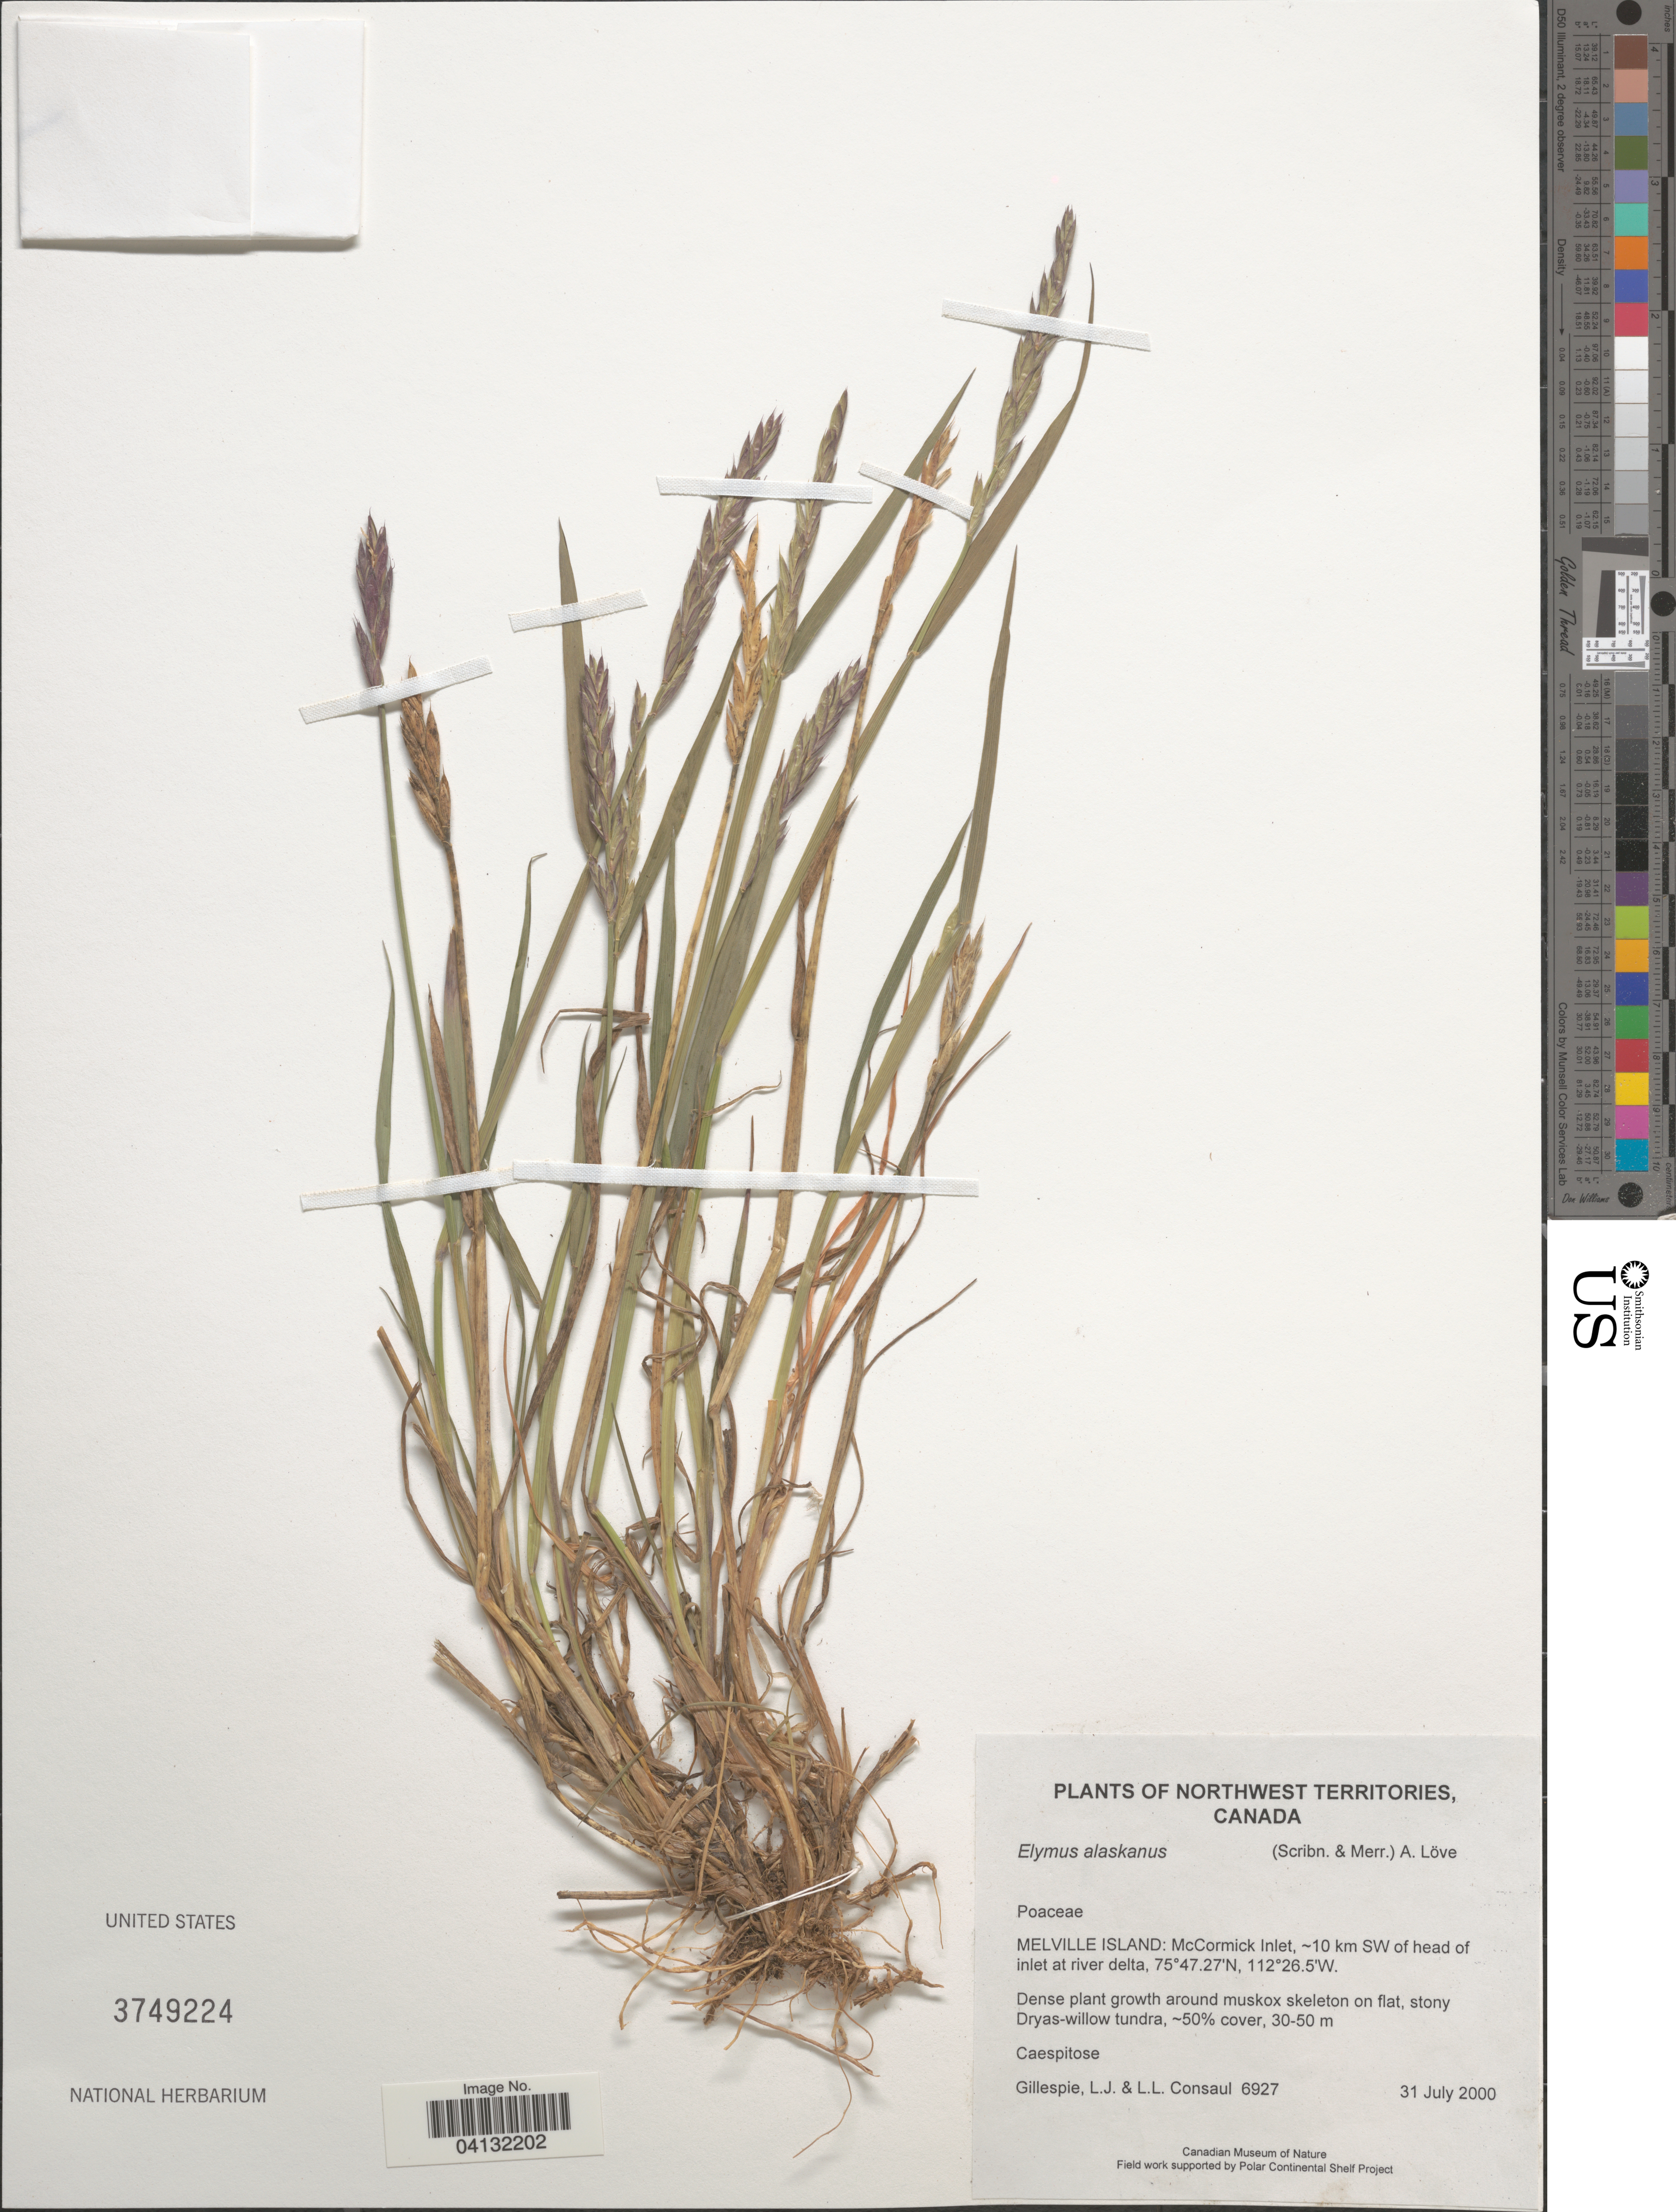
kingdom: Plantae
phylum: Tracheophyta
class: Liliopsida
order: Poales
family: Poaceae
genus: Elymus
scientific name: Elymus alaskanus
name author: (Scribn. & Merr.) Á. Löve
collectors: L. Gillespie & L. Consaul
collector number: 6927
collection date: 2000-07-31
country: Canada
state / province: Northwest Territories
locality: Melville Island: McCormick Inlet, :10 km SW of head of inlet at river delta.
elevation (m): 30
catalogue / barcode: US 3749224